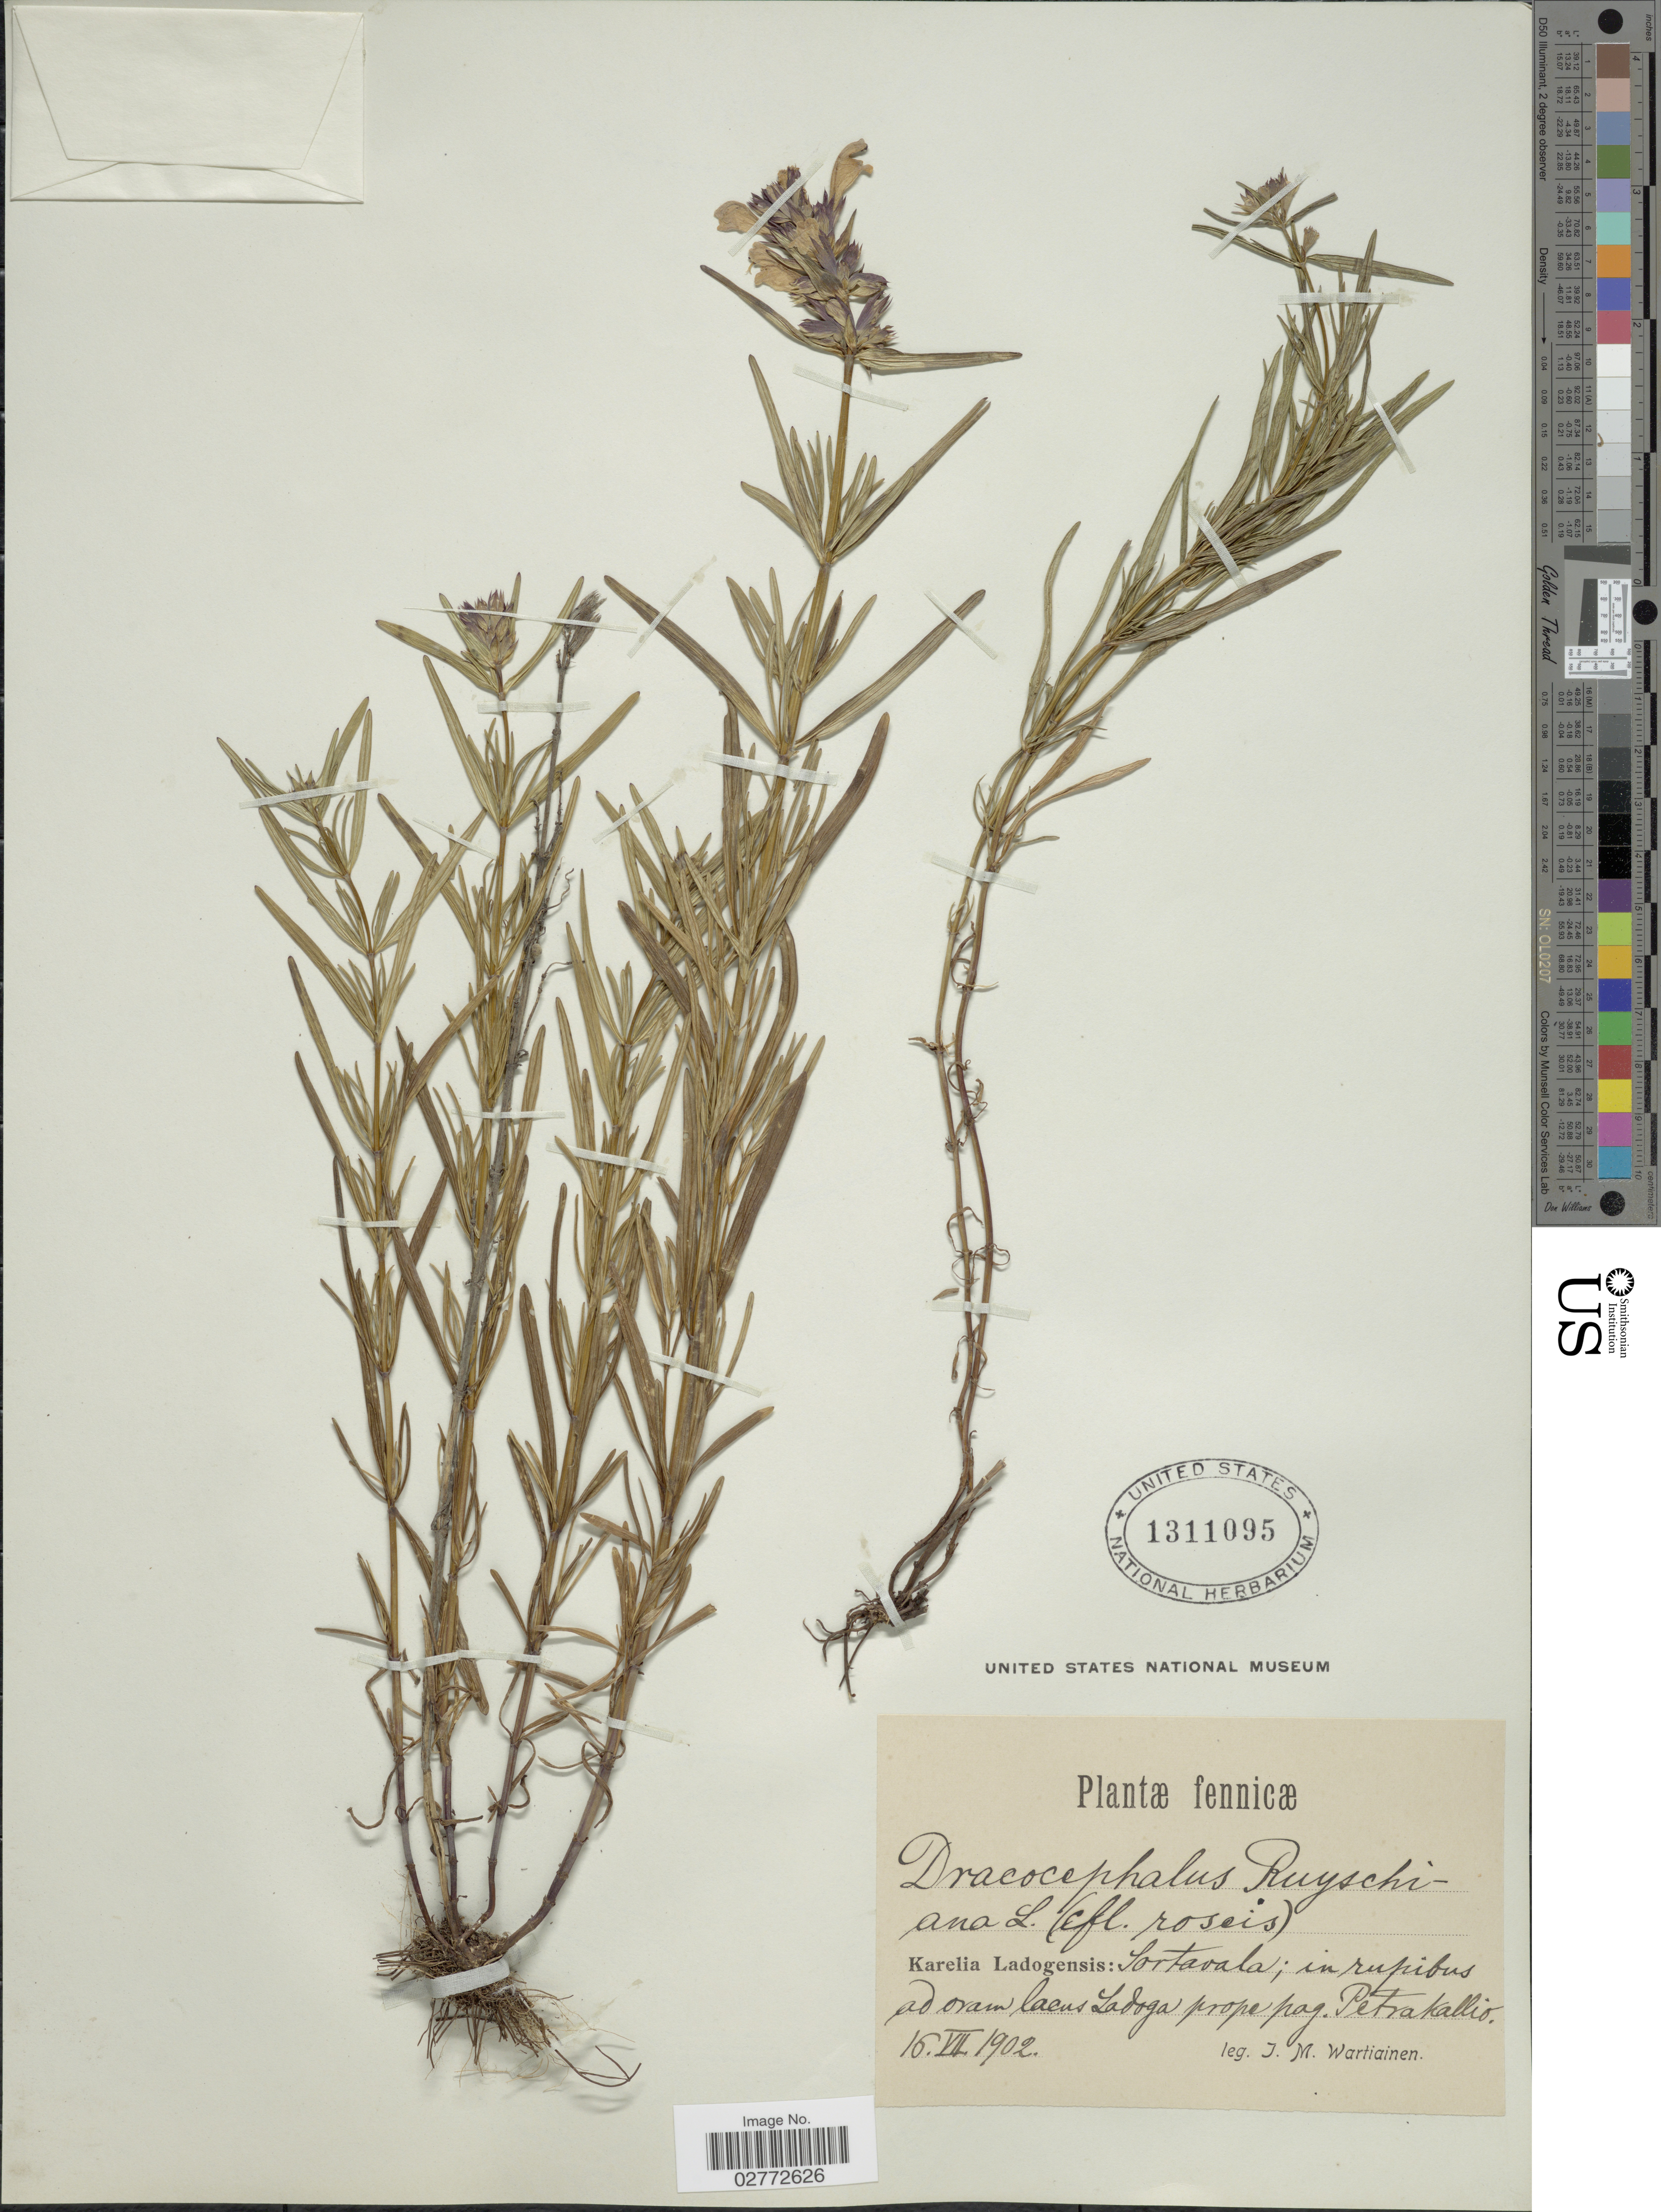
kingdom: Plantae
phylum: Tracheophyta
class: Magnoliopsida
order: Lamiales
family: Lamiaceae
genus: Dracocephalum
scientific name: Dracocephalum ruyschiana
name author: L.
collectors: J. Wartiainen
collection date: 1902-07-16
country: Russian Federation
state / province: Karelia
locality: Sortavala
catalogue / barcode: US 1311095